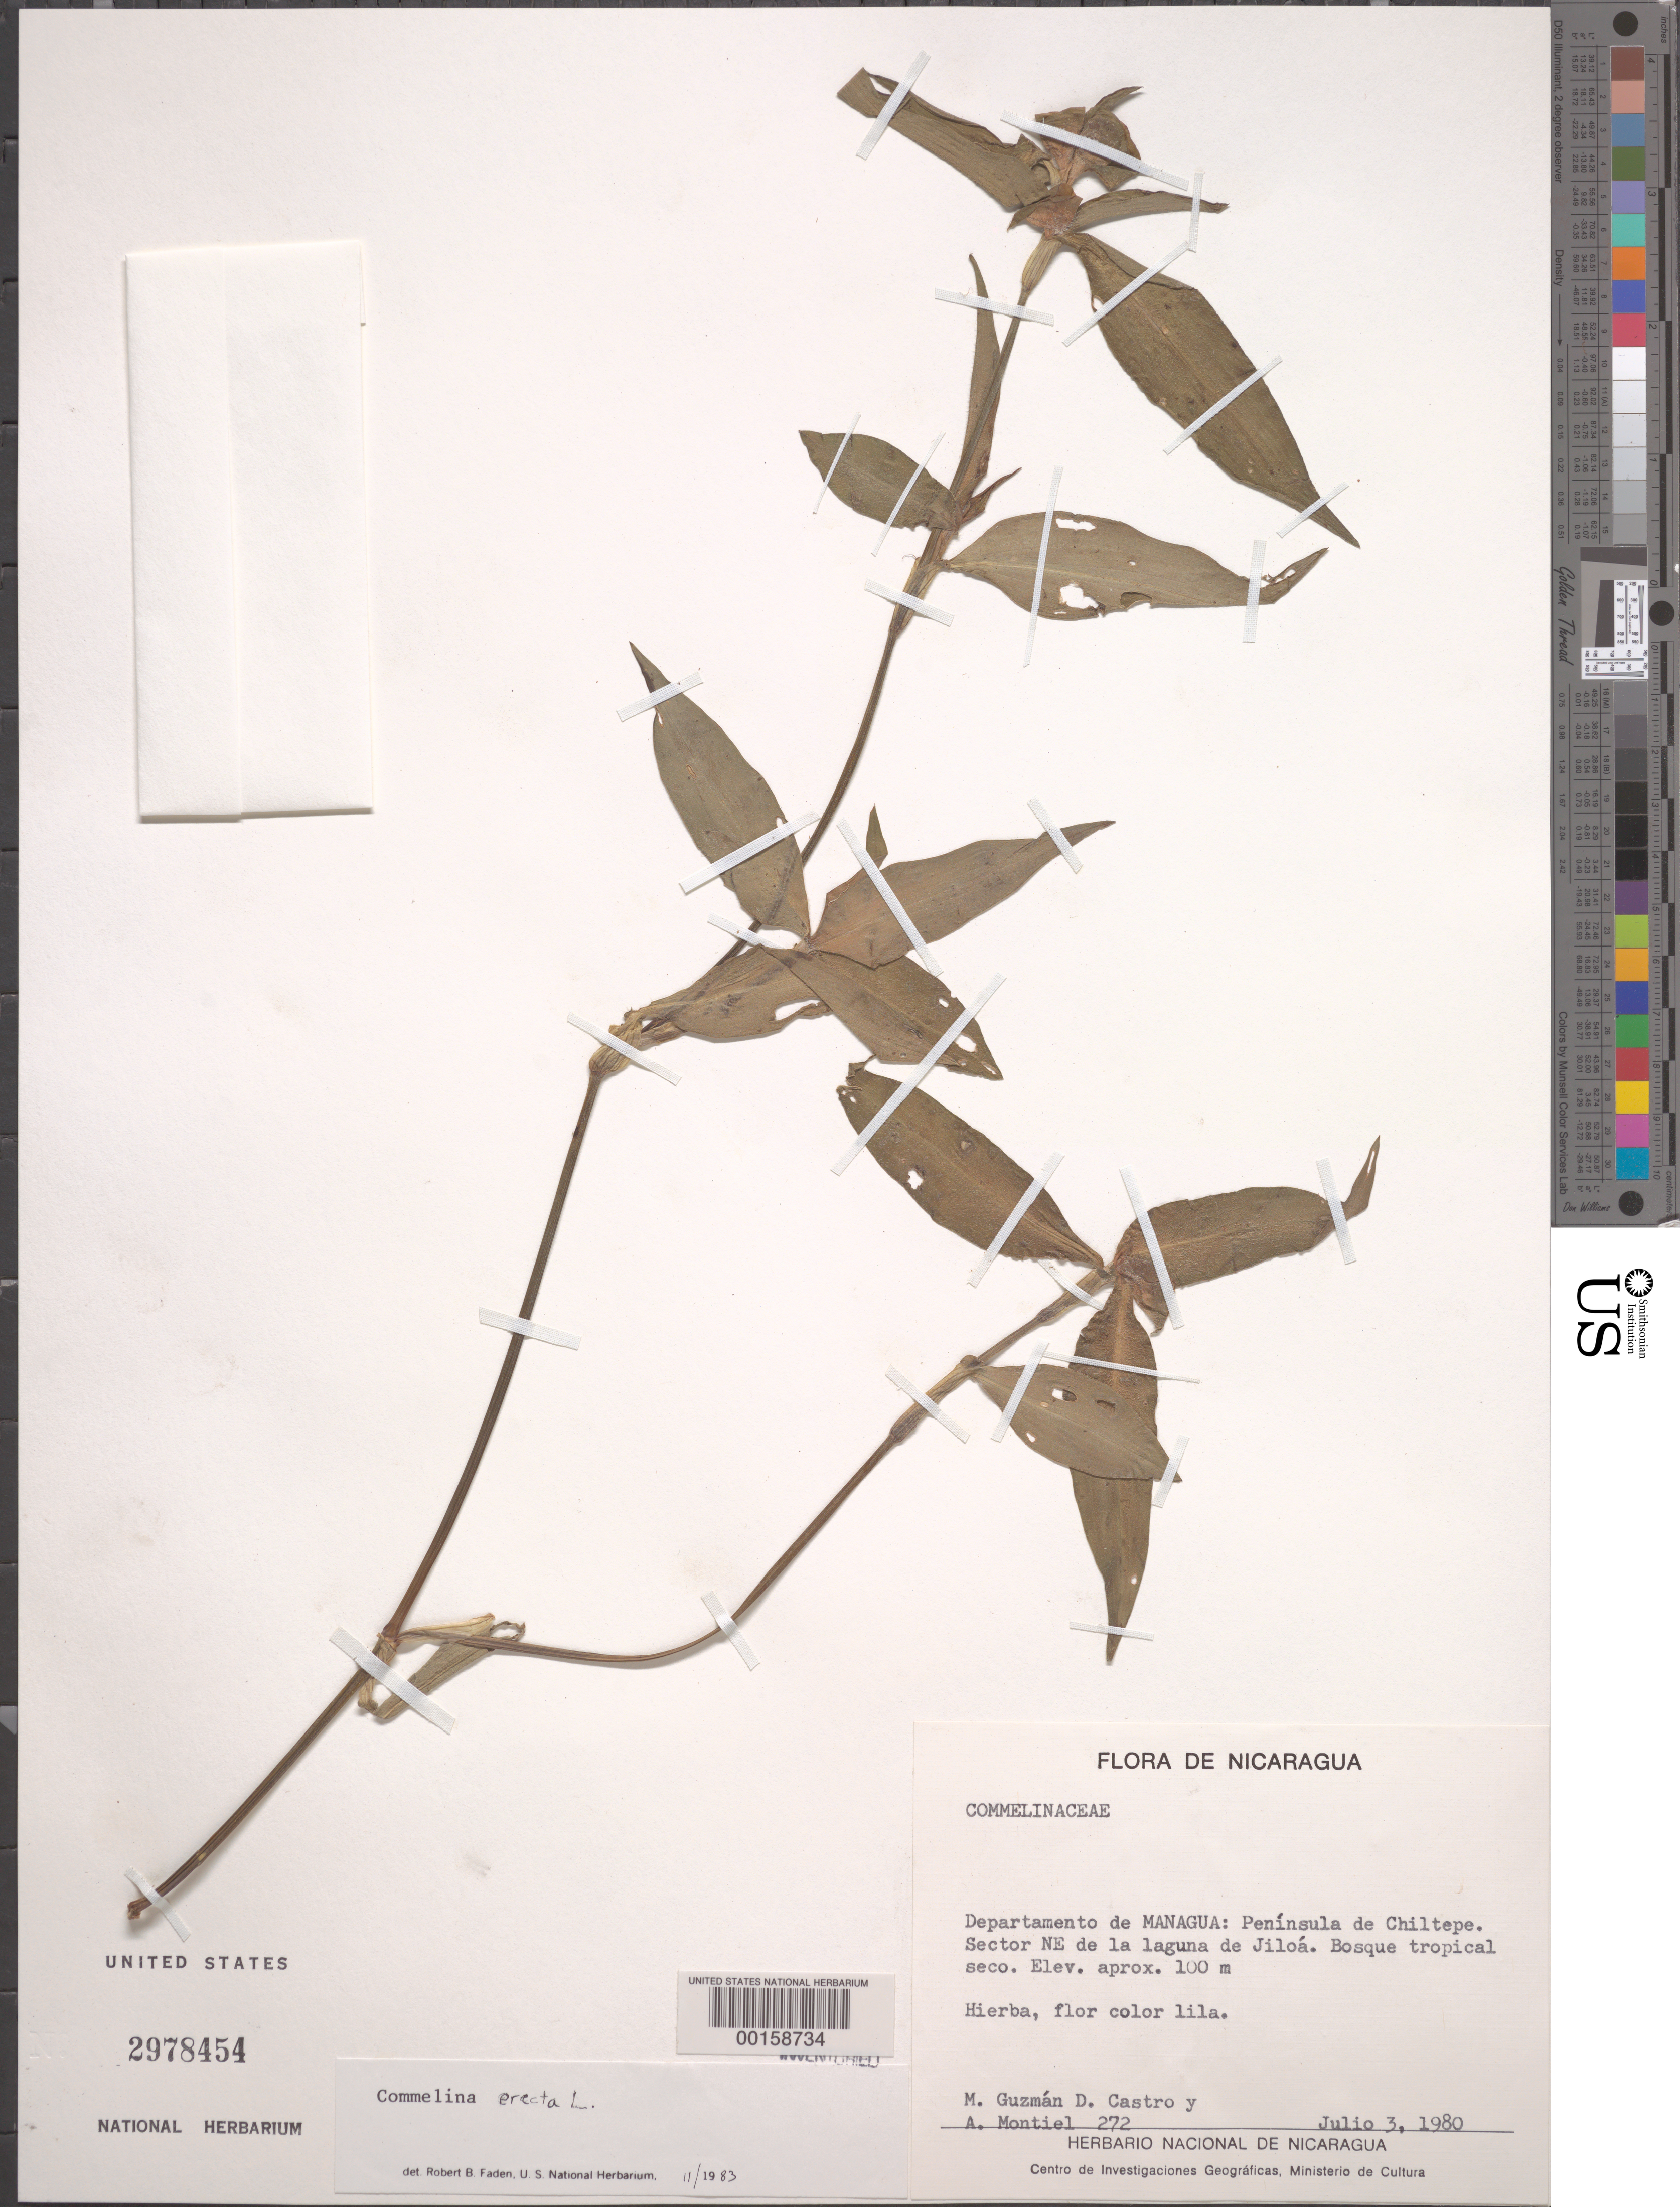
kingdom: Plantae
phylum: Tracheophyta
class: Liliopsida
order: Commelinales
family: Commelinaceae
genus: Commelina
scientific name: Commelina erecta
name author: L.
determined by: Faden, Robert B., (US), Smithsonian Institution - National Museum of Natural History (UNITED STATES)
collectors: M. Guzman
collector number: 272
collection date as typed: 03 Jul 1980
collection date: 1980-07-03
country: Nicaragua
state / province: Managua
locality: Peninsula de chiltepe, ne of laguna de jiloa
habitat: Secondary tropical forest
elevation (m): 100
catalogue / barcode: US 2978454